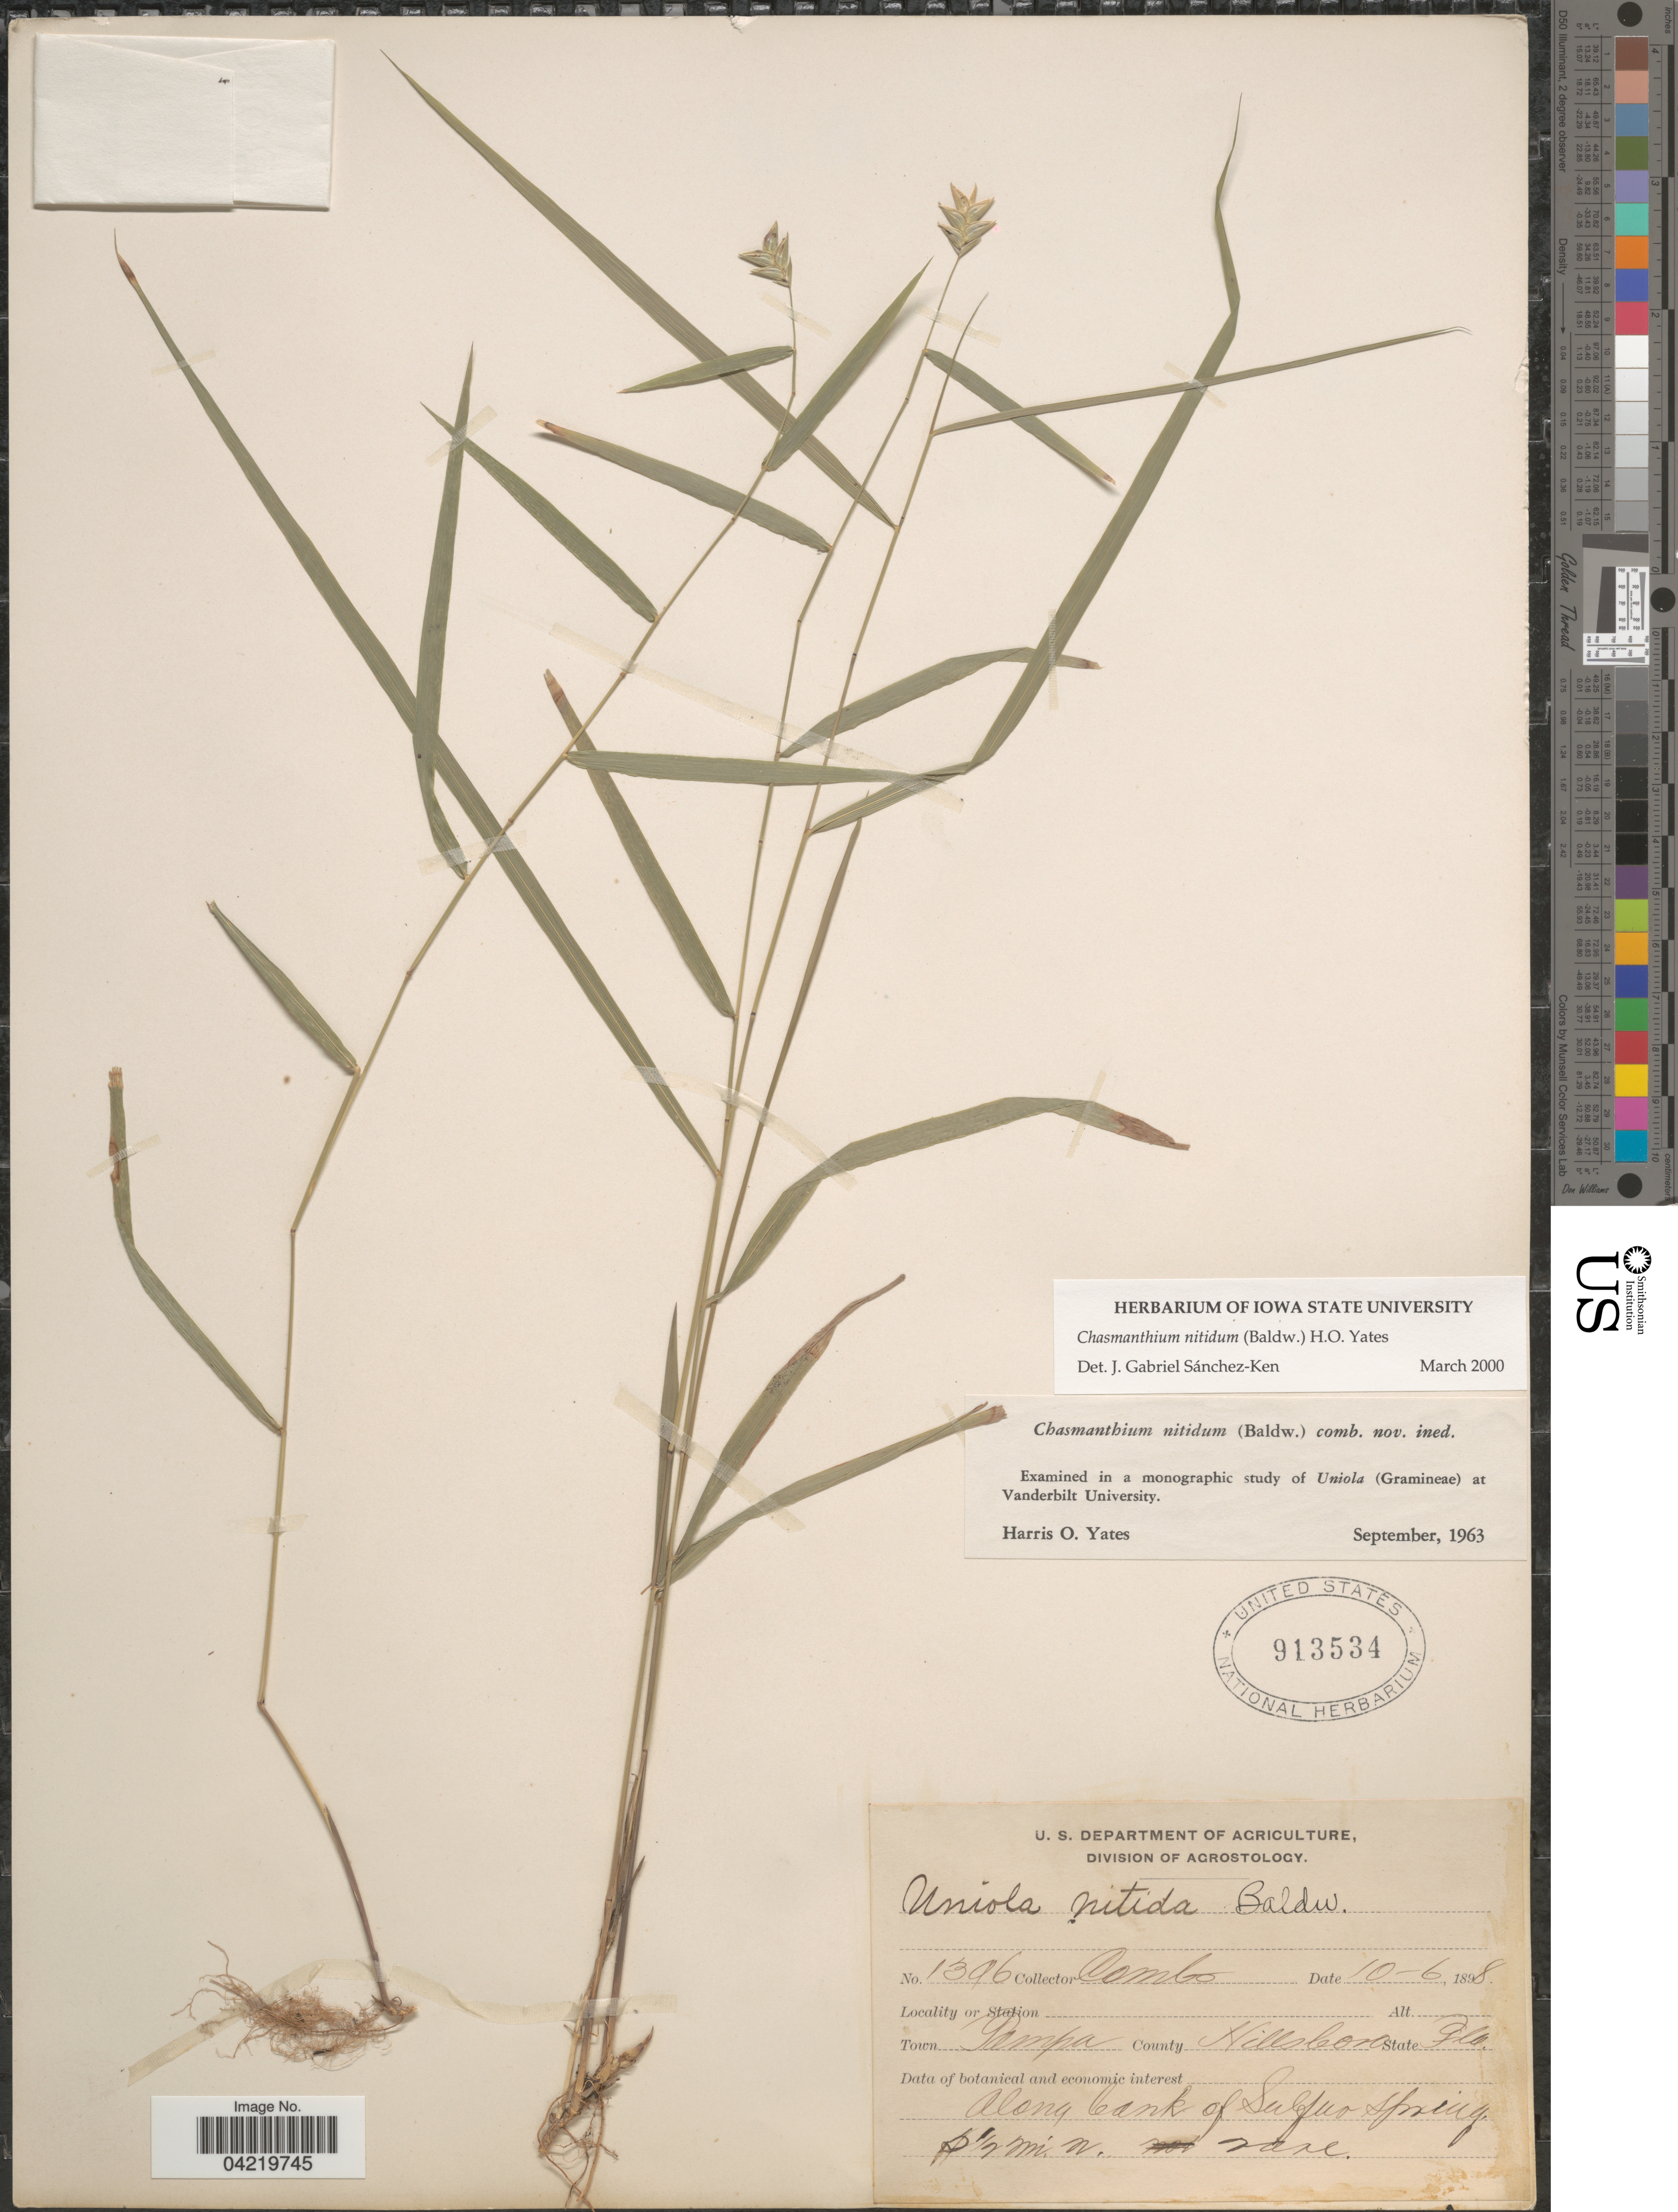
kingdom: Plantae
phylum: Tracheophyta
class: Liliopsida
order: Poales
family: Poaceae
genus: Chasmanthium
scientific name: Chasmanthium nitidum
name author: (Baldwin ex Elliott) H.O. Yates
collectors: -. Combs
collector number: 1396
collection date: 1898-10-06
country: United States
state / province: Florida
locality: Town Pampa. County Hillsboro. Along bank of Sulfur Spring.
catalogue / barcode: US 913534